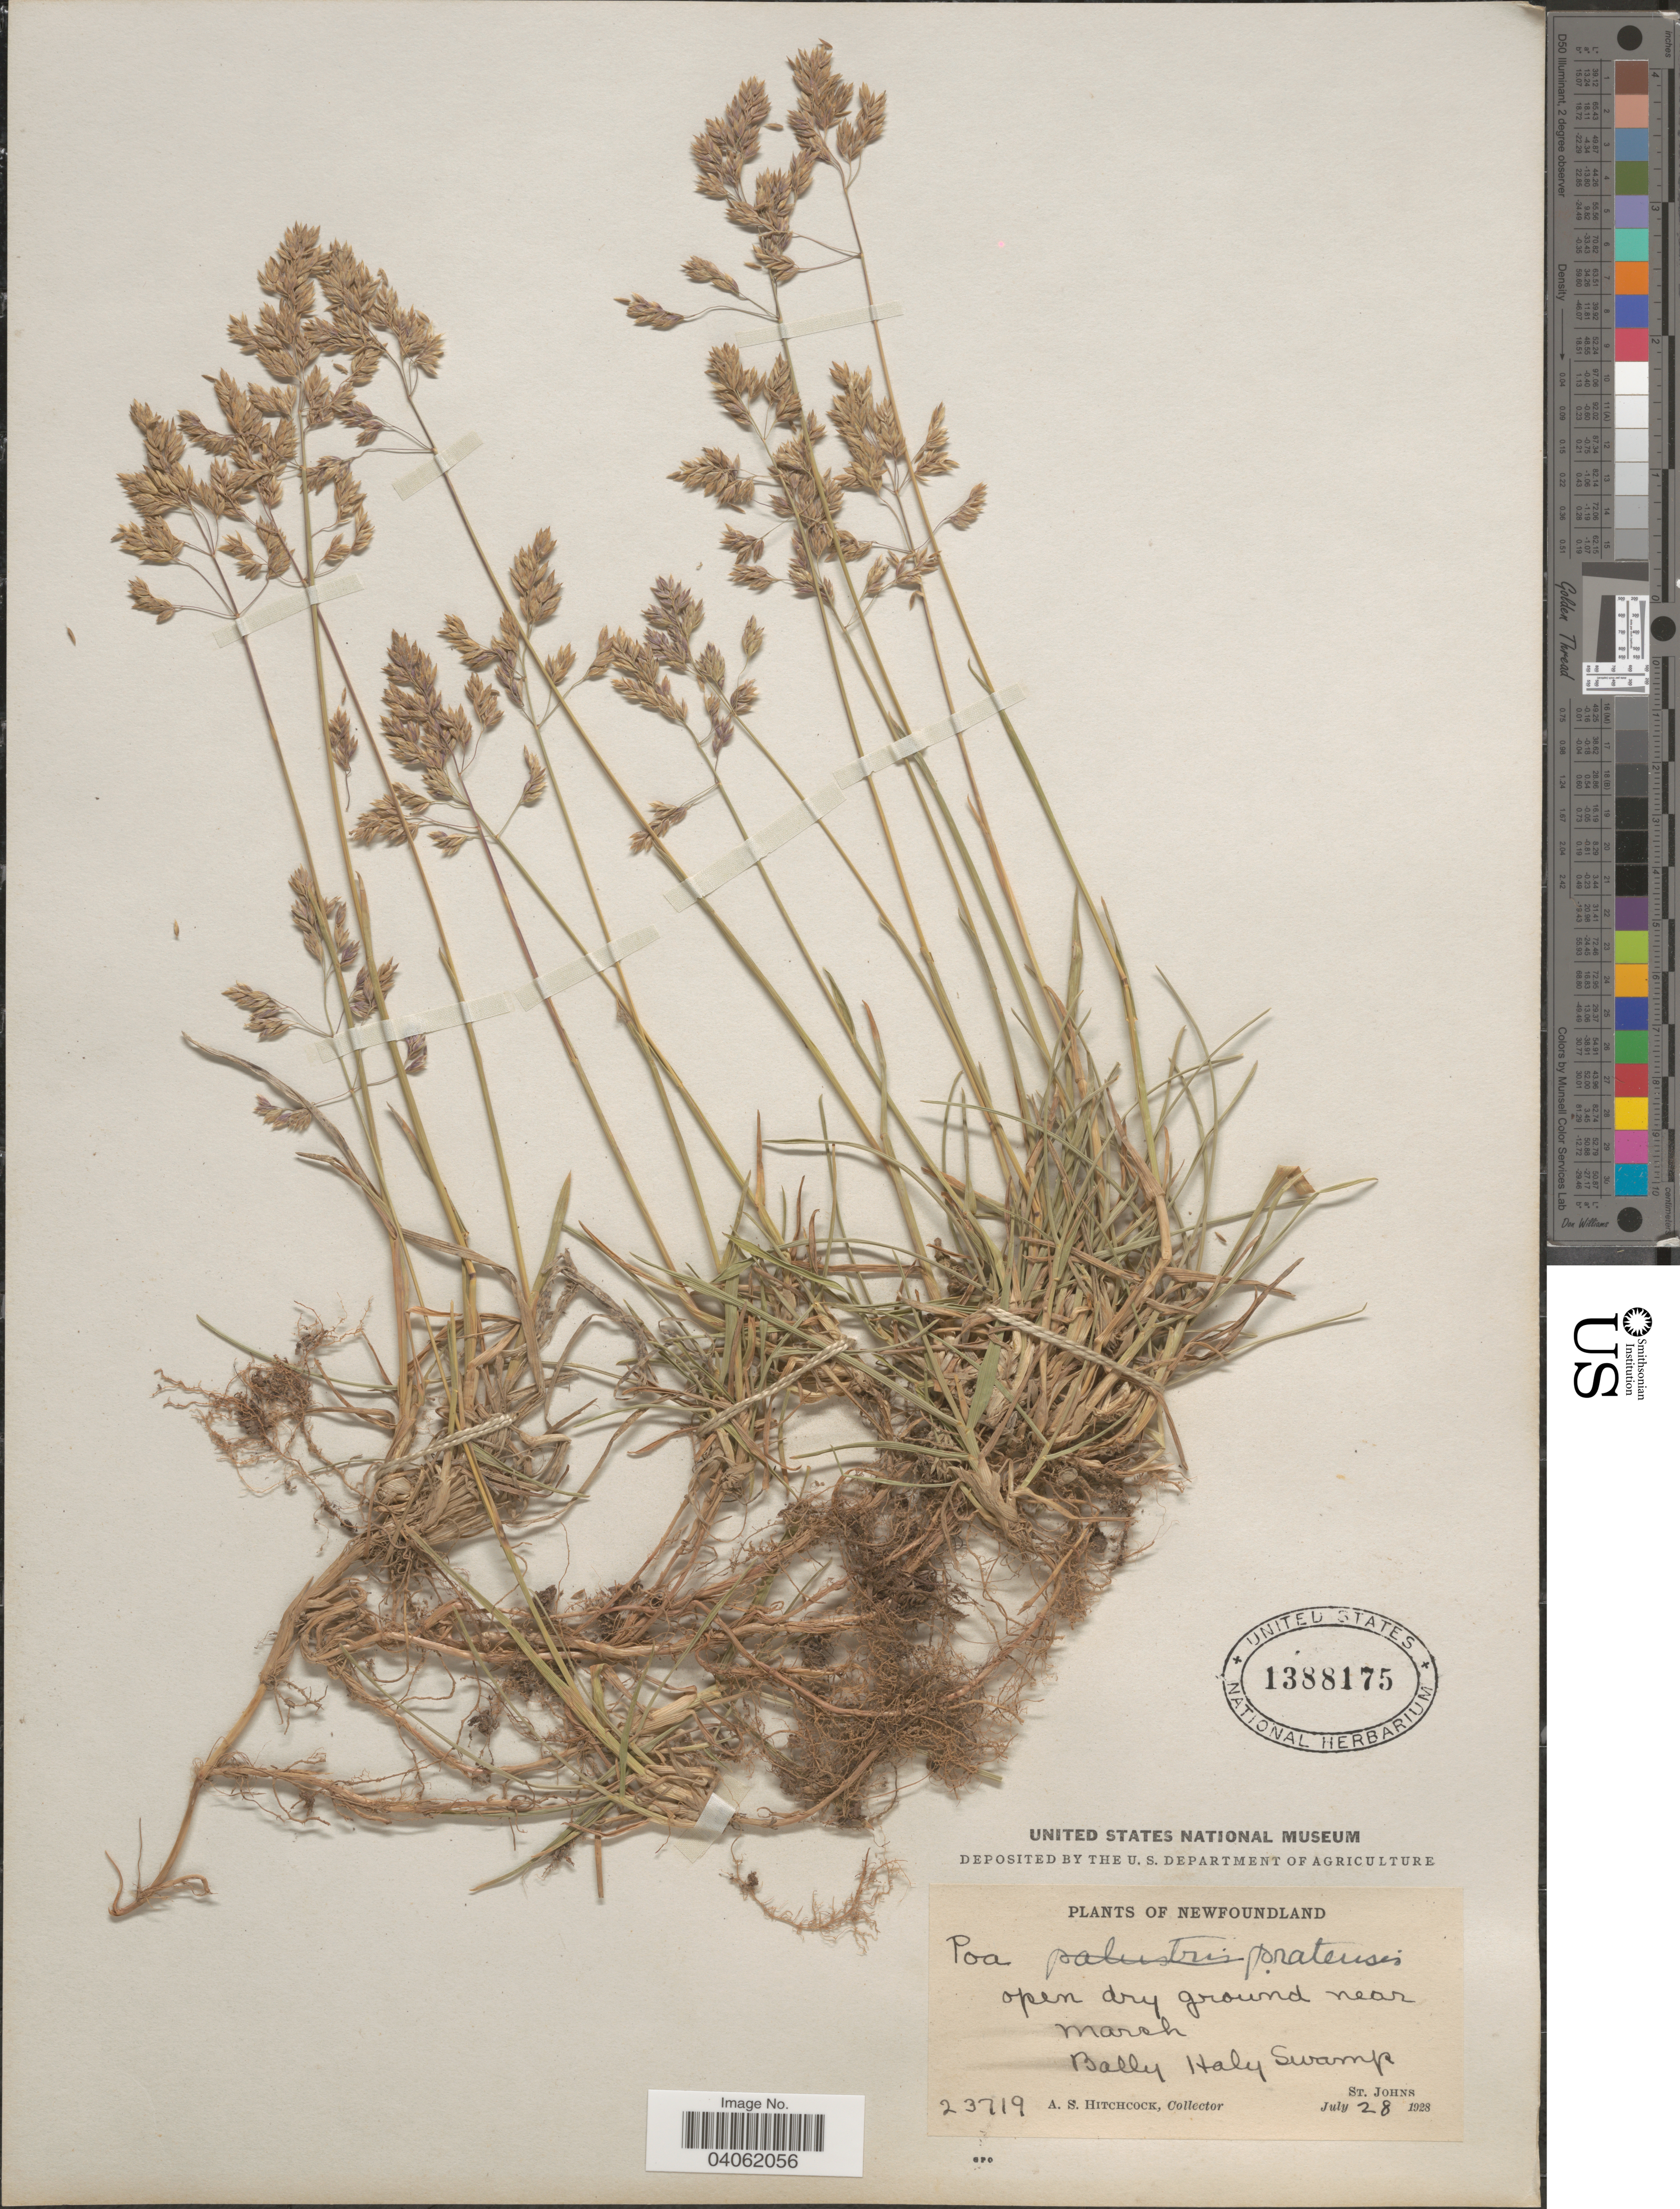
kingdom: Plantae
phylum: Tracheophyta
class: Liliopsida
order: Poales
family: Poaceae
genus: Poa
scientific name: Poa pratensis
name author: L.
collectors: A. S. Hitchcock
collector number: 23719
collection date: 1928-07-28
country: Canada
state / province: Newfoundland and Labrador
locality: Bally Haly Swamp. St. Johns.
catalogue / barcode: US 1388175